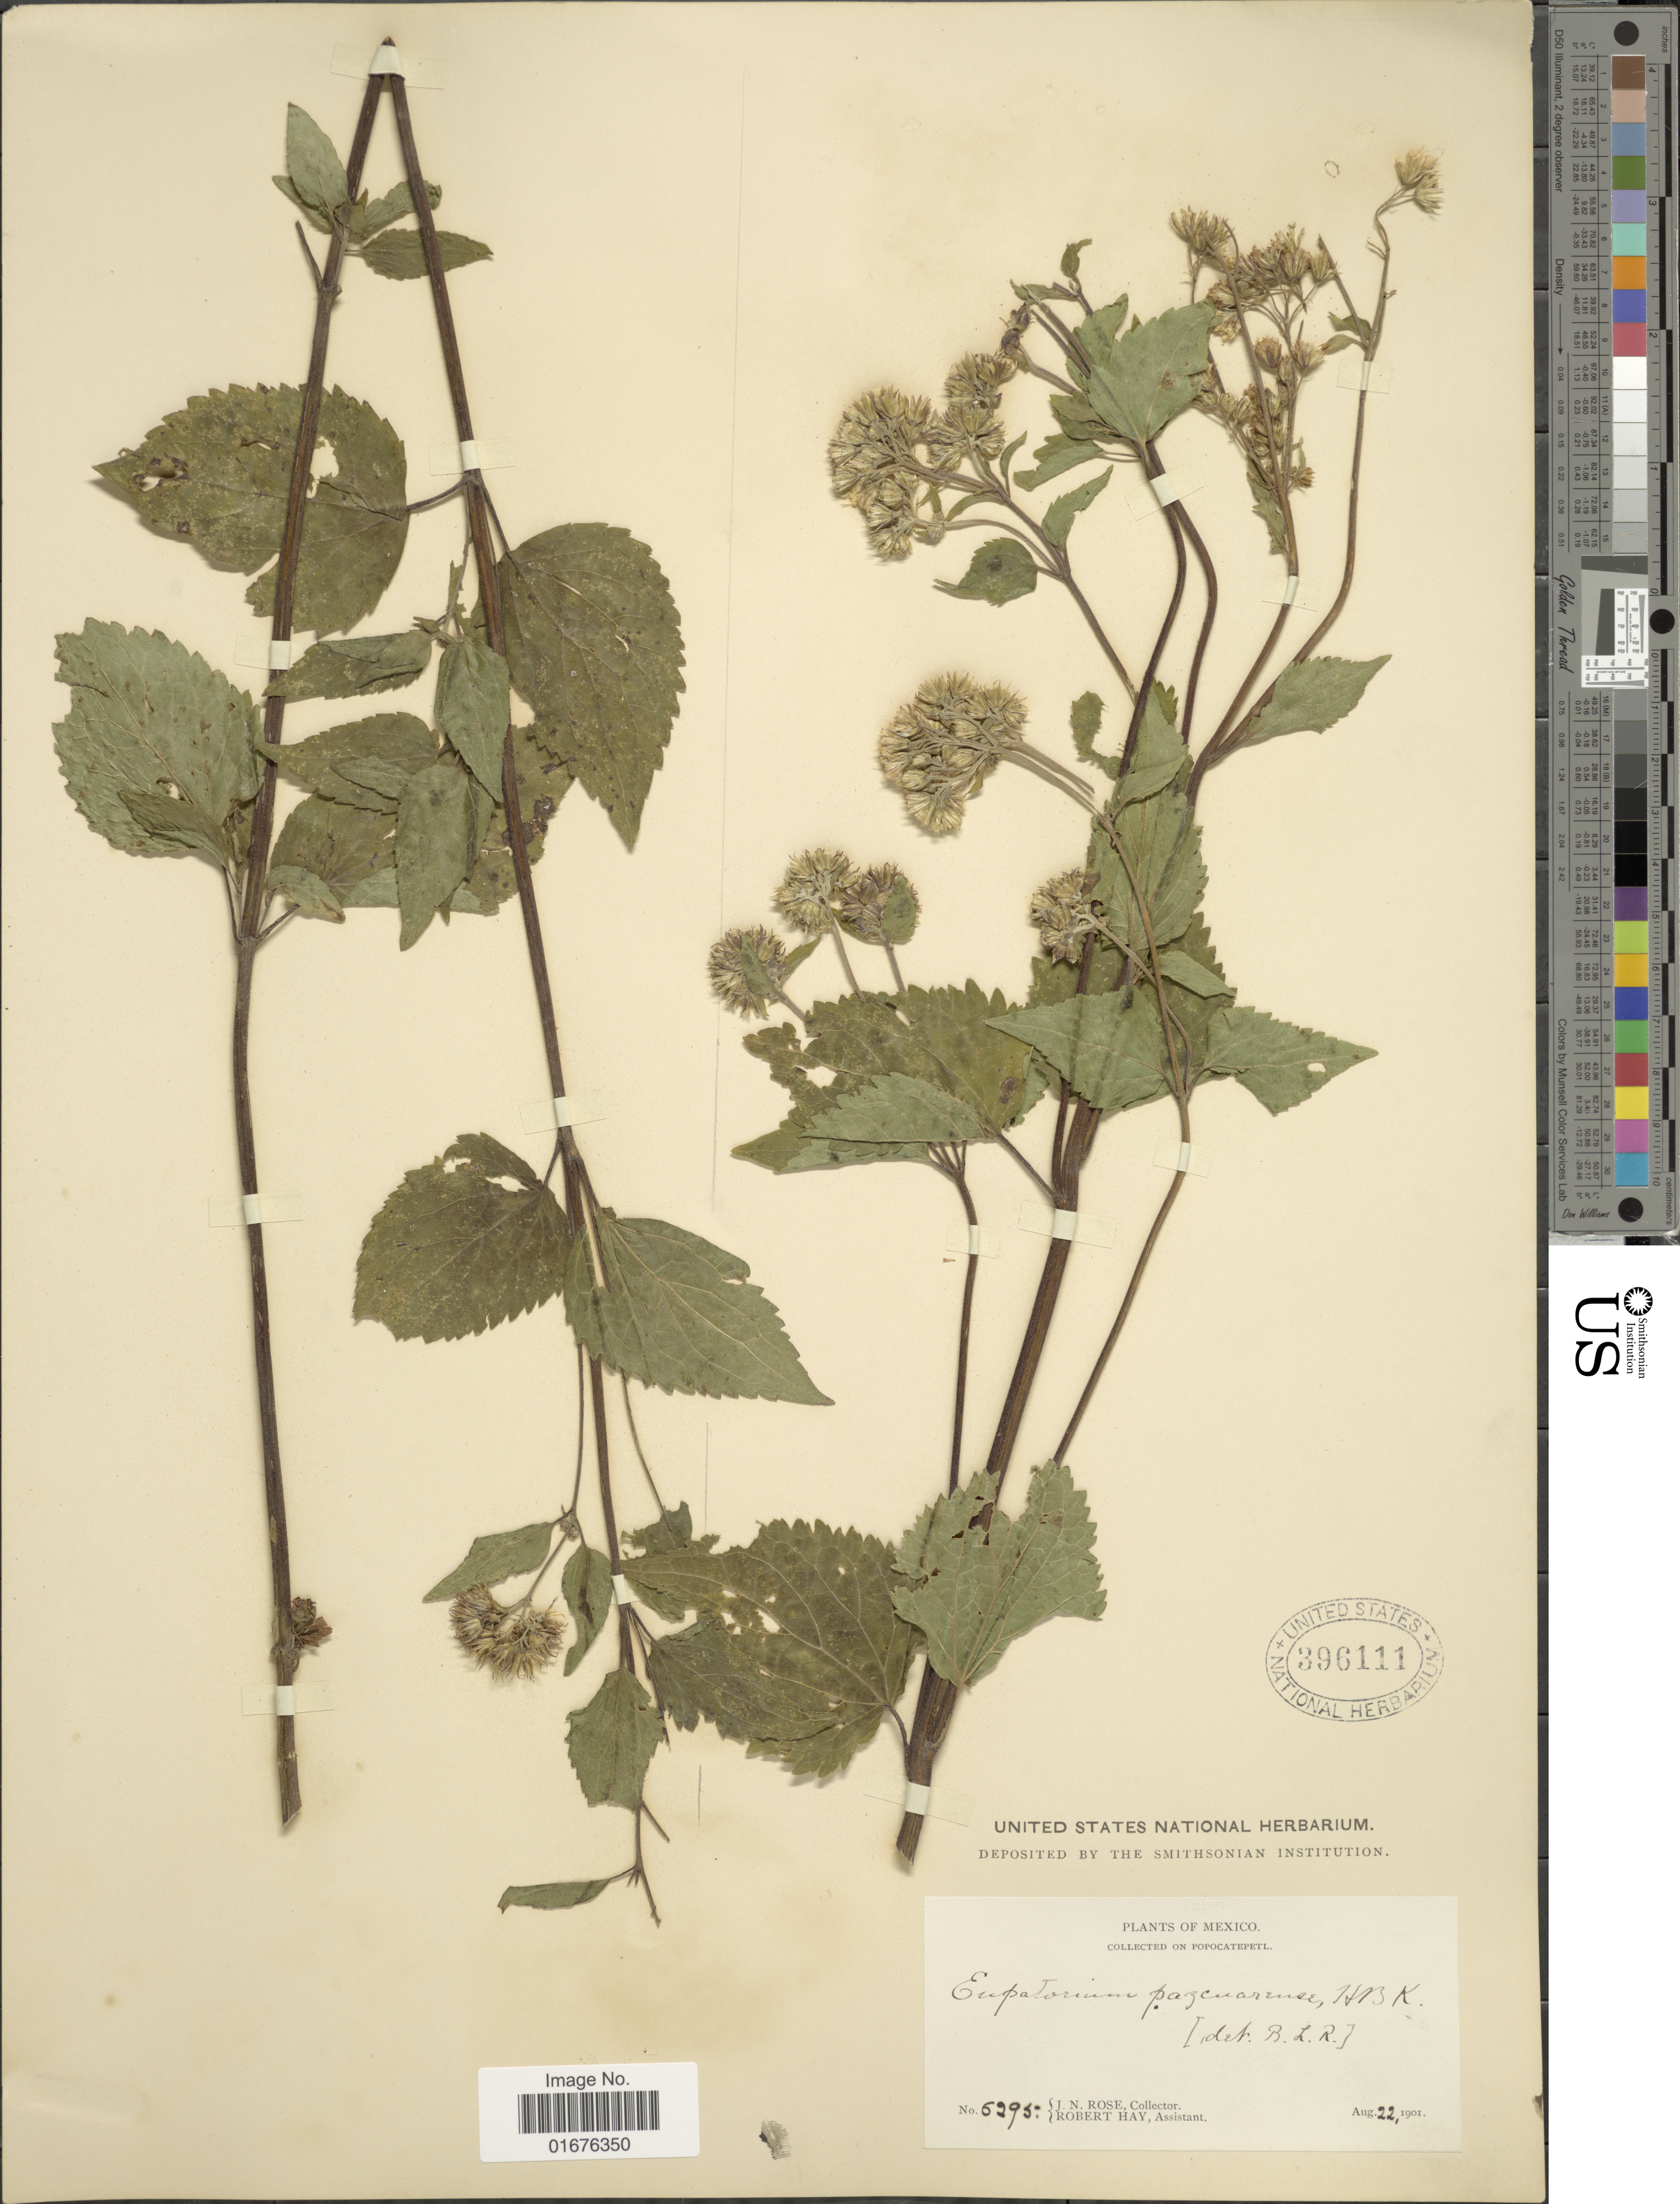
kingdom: Plantae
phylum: Tracheophyta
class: Magnoliopsida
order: Asterales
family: Asteraceae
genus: Ageratina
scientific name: Ageratina pazcuarensis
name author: (Kunth) R.M. King & H. Rob.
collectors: J. N. Rose & R. H. Hay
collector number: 5295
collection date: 1901-08-22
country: Mexico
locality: Popocatepetl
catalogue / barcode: US 396111